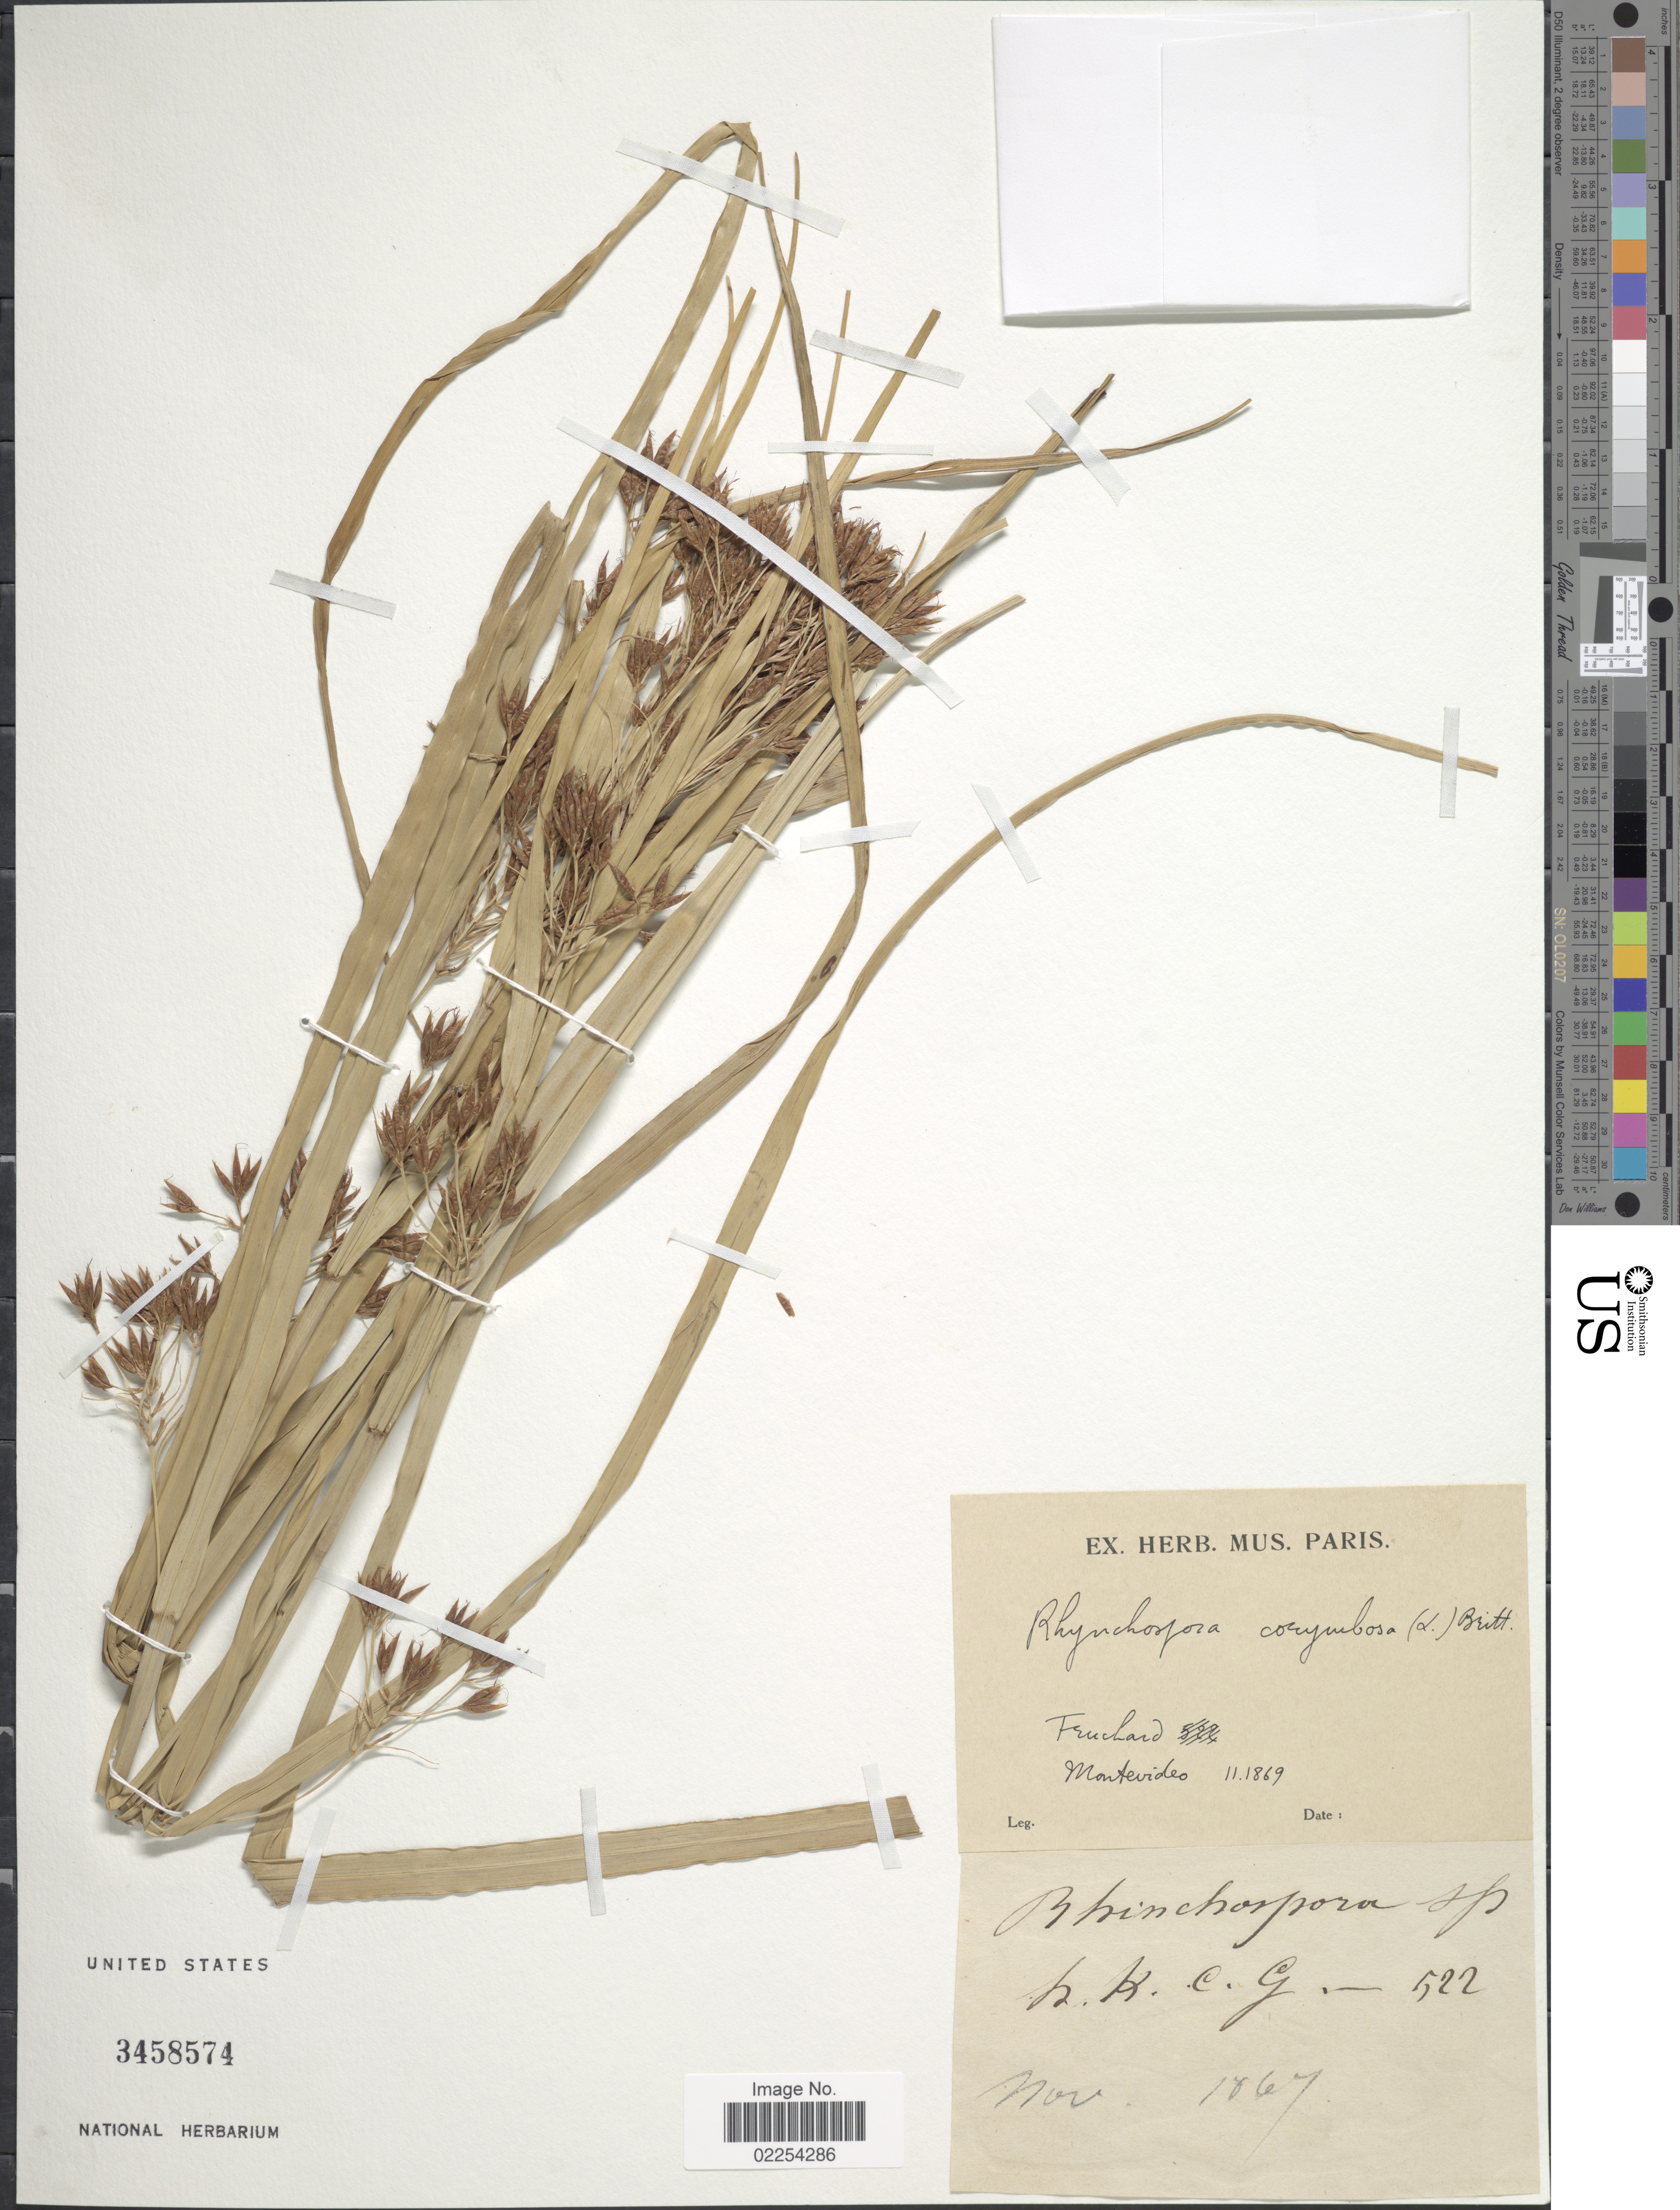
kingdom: Plantae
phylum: Tracheophyta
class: Liliopsida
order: Poales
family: Cyperaceae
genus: Rhynchospora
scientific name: Rhynchospora corymbosa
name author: (L.) Britton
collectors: -. Fruchard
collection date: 1869-11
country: Uruguay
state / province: Montevideo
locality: Montevideo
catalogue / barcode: US 3458574